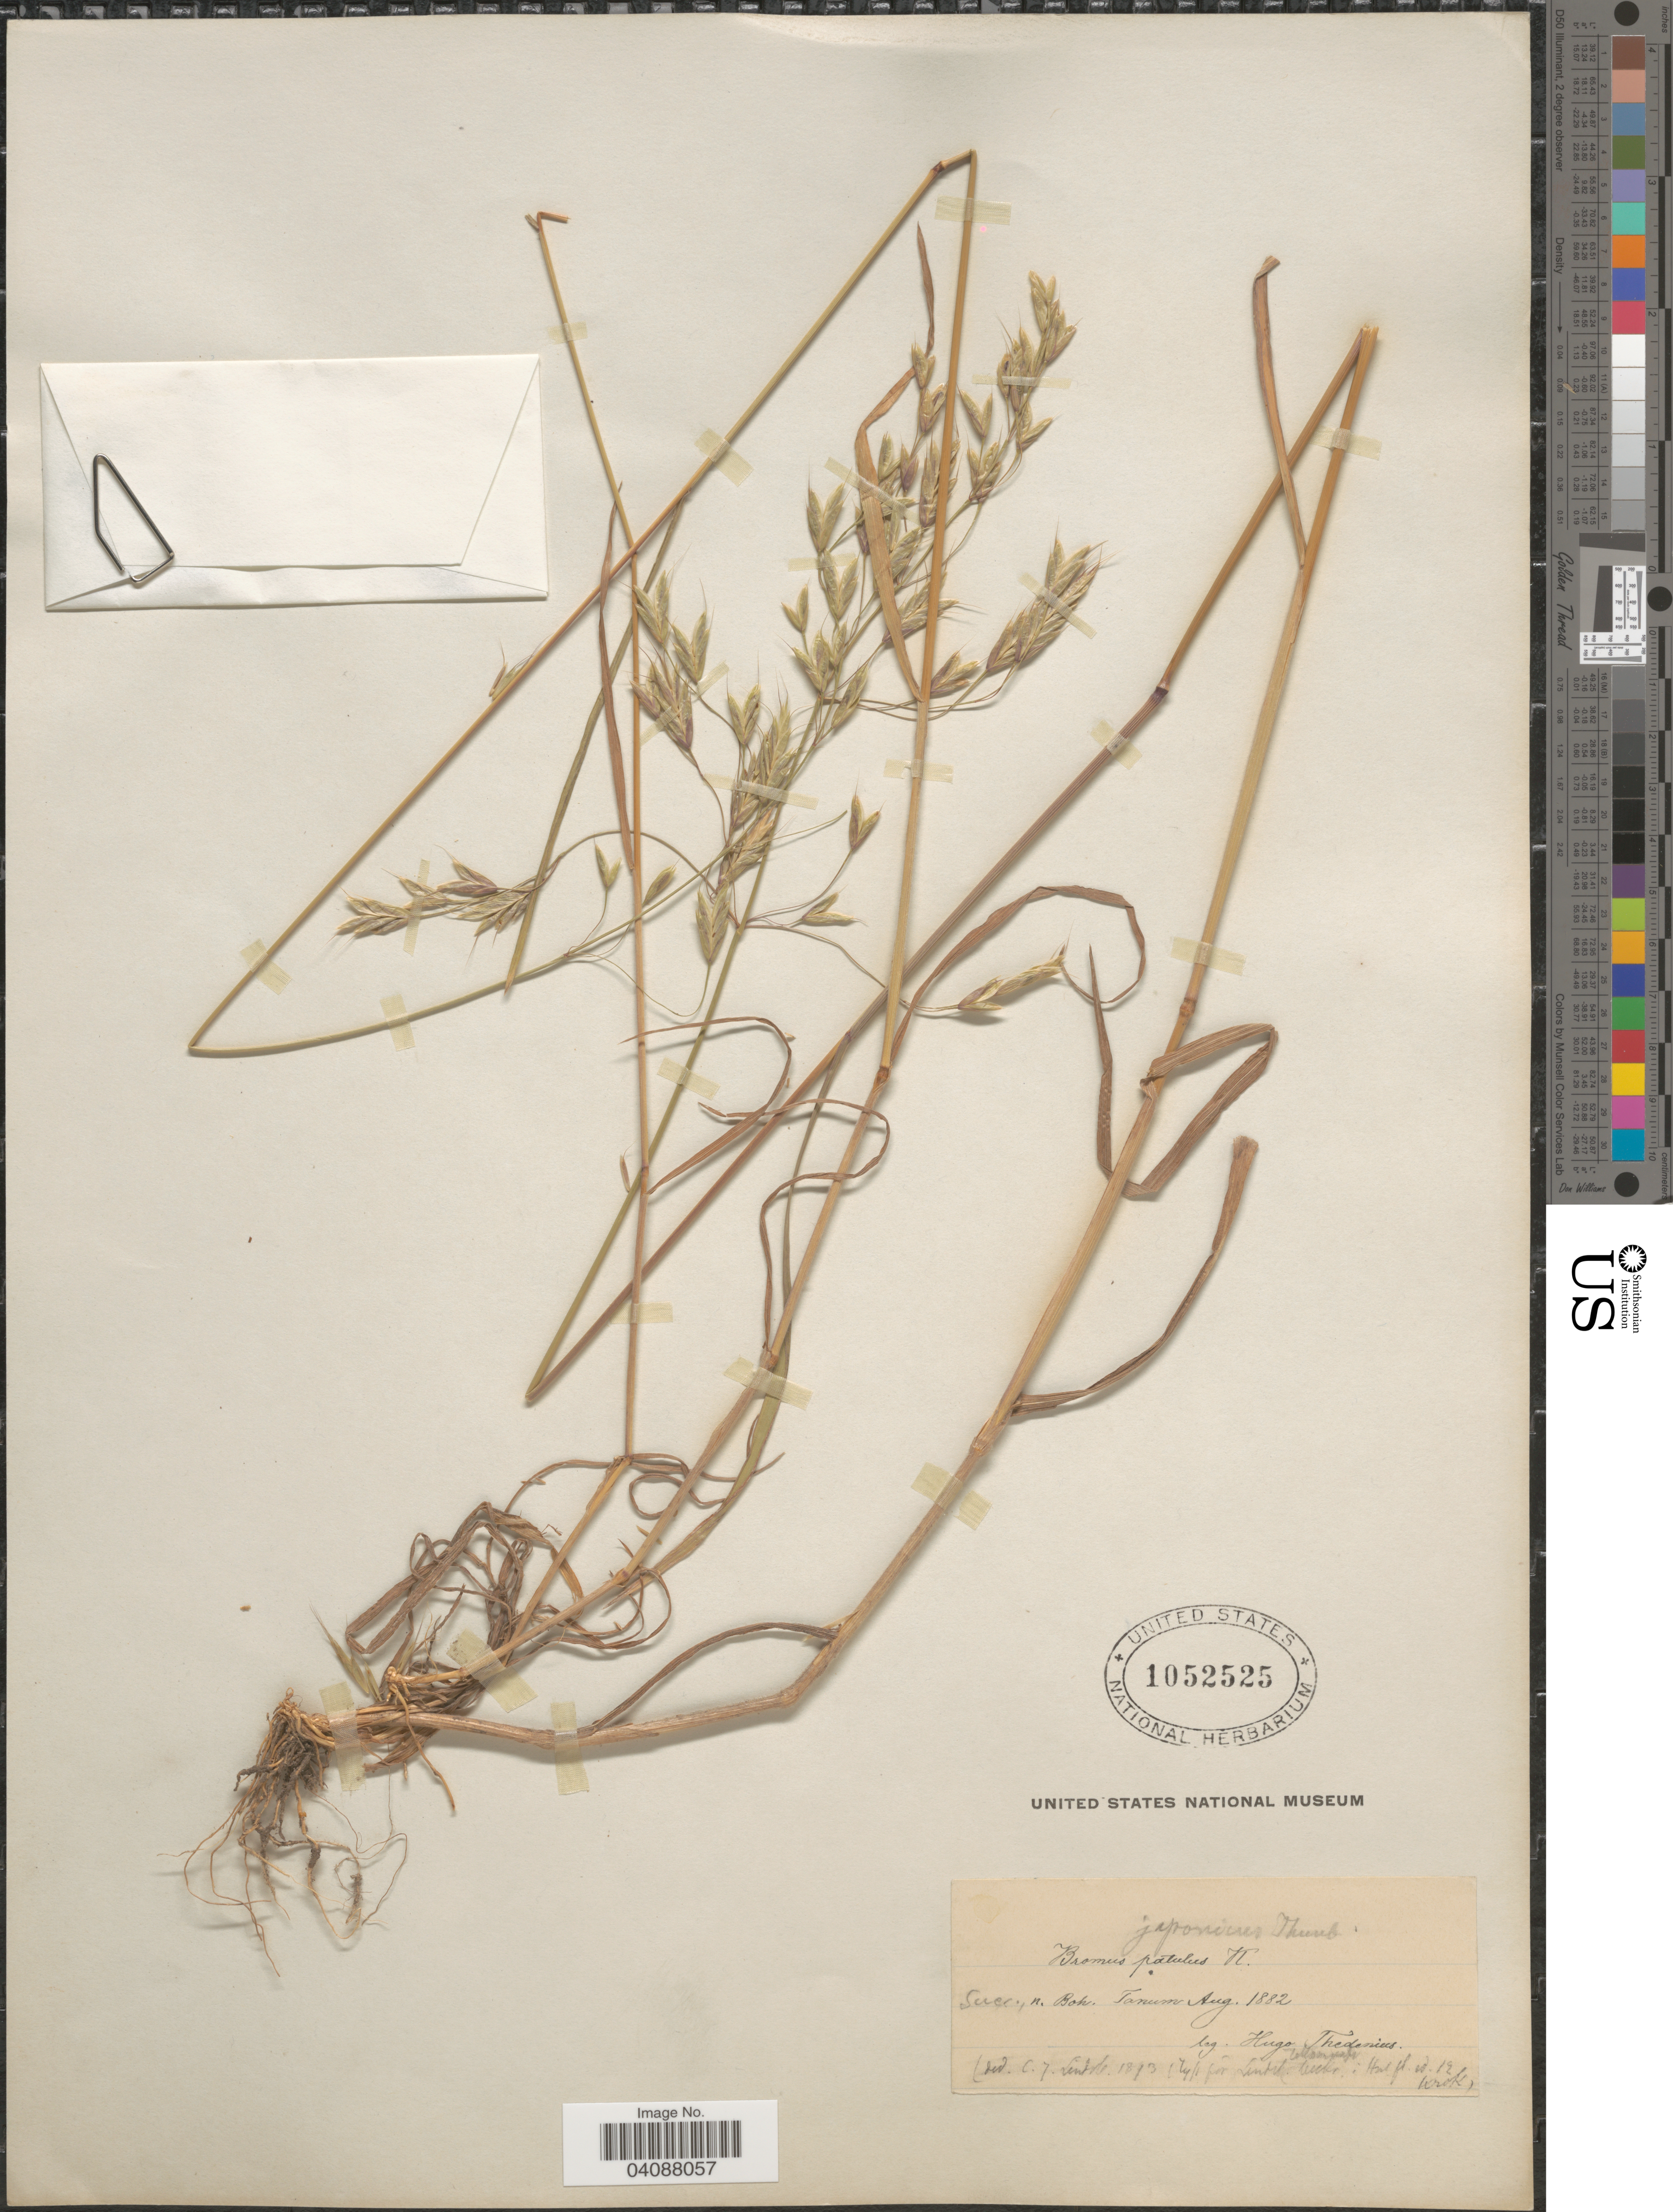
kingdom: Plantae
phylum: Tracheophyta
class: Liliopsida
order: Poales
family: Poaceae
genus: Bromus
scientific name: Bromus japonicus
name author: Houtt.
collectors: H. Thedenius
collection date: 1882-08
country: Sweden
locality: Suec., n. Boh. Tanum.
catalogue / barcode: US 1052525